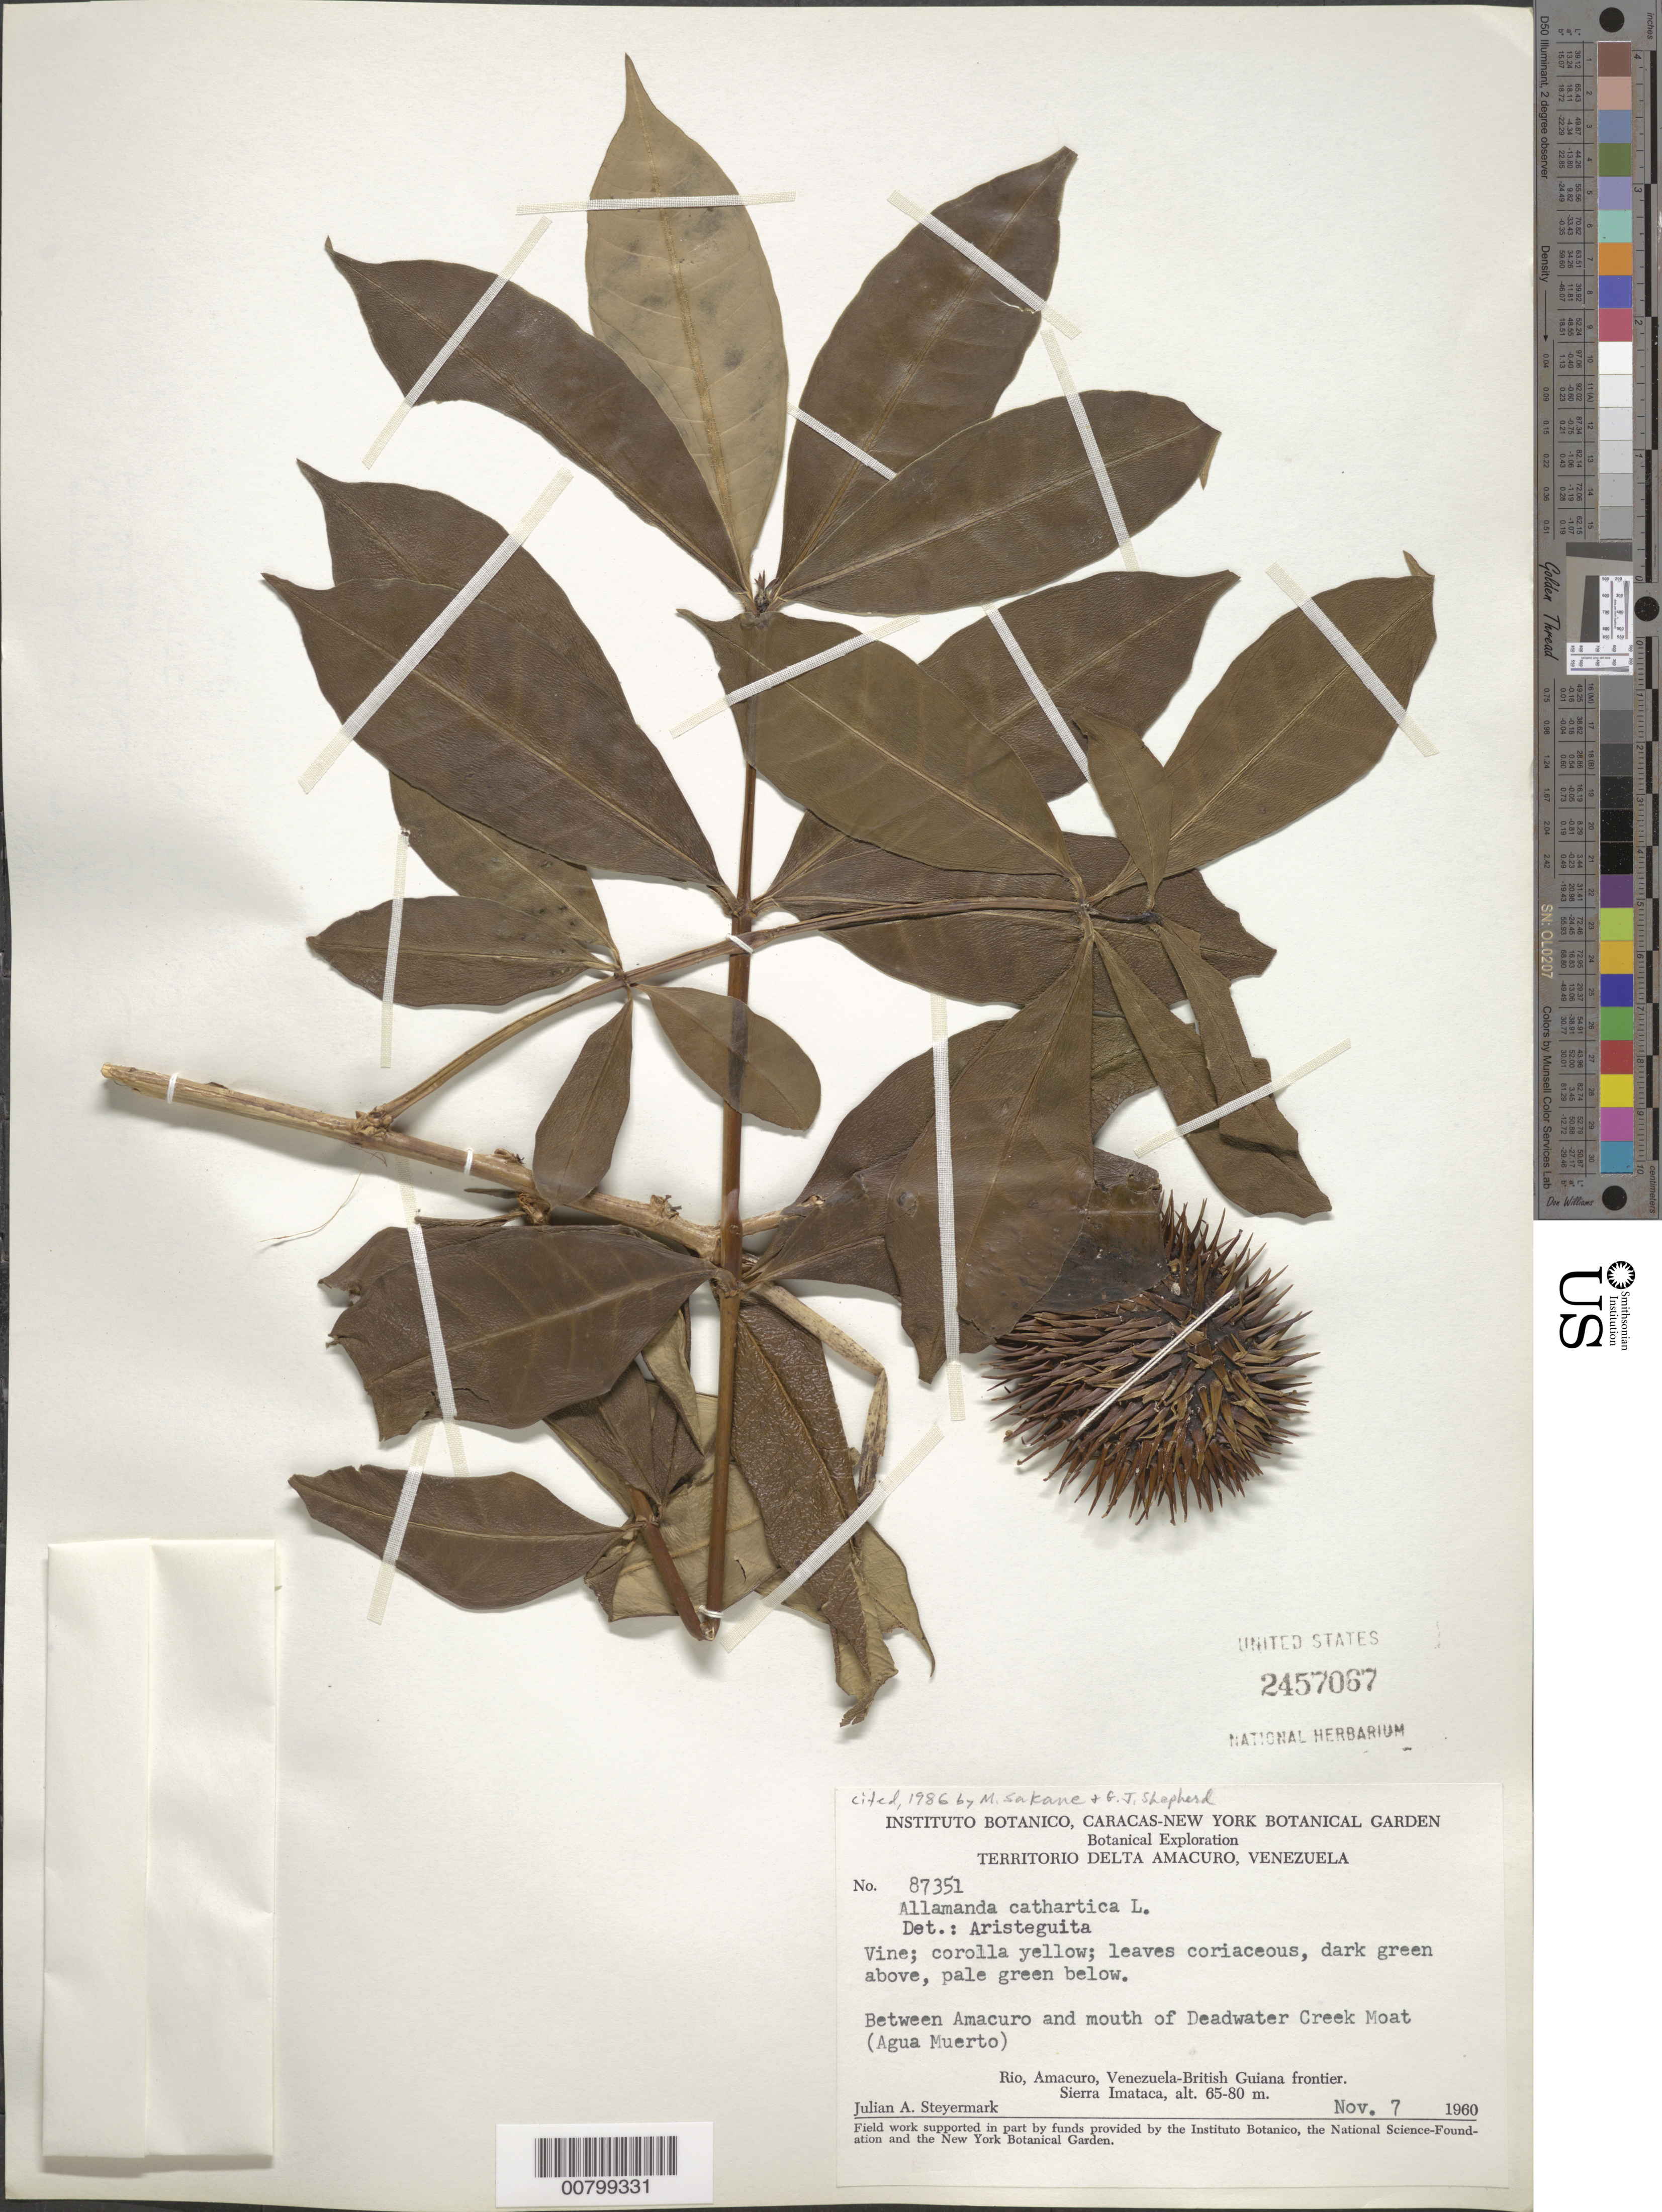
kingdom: Plantae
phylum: Tracheophyta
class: Magnoliopsida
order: Gentianales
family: Apocynaceae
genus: Allamanda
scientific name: Allamanda cathartica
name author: L.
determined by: Sakane, M.; Shepherd, G. J.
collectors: J. Steyermark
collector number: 87351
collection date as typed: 7-Nov-60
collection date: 1960-11-07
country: Venezuela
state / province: Delta Amacuro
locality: Río Amacuro to mouth of Deadwater Creek Moat (Agua Muerto), Sierra Imataca, Venezuela-Guyana border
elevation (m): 65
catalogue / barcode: US 2457067